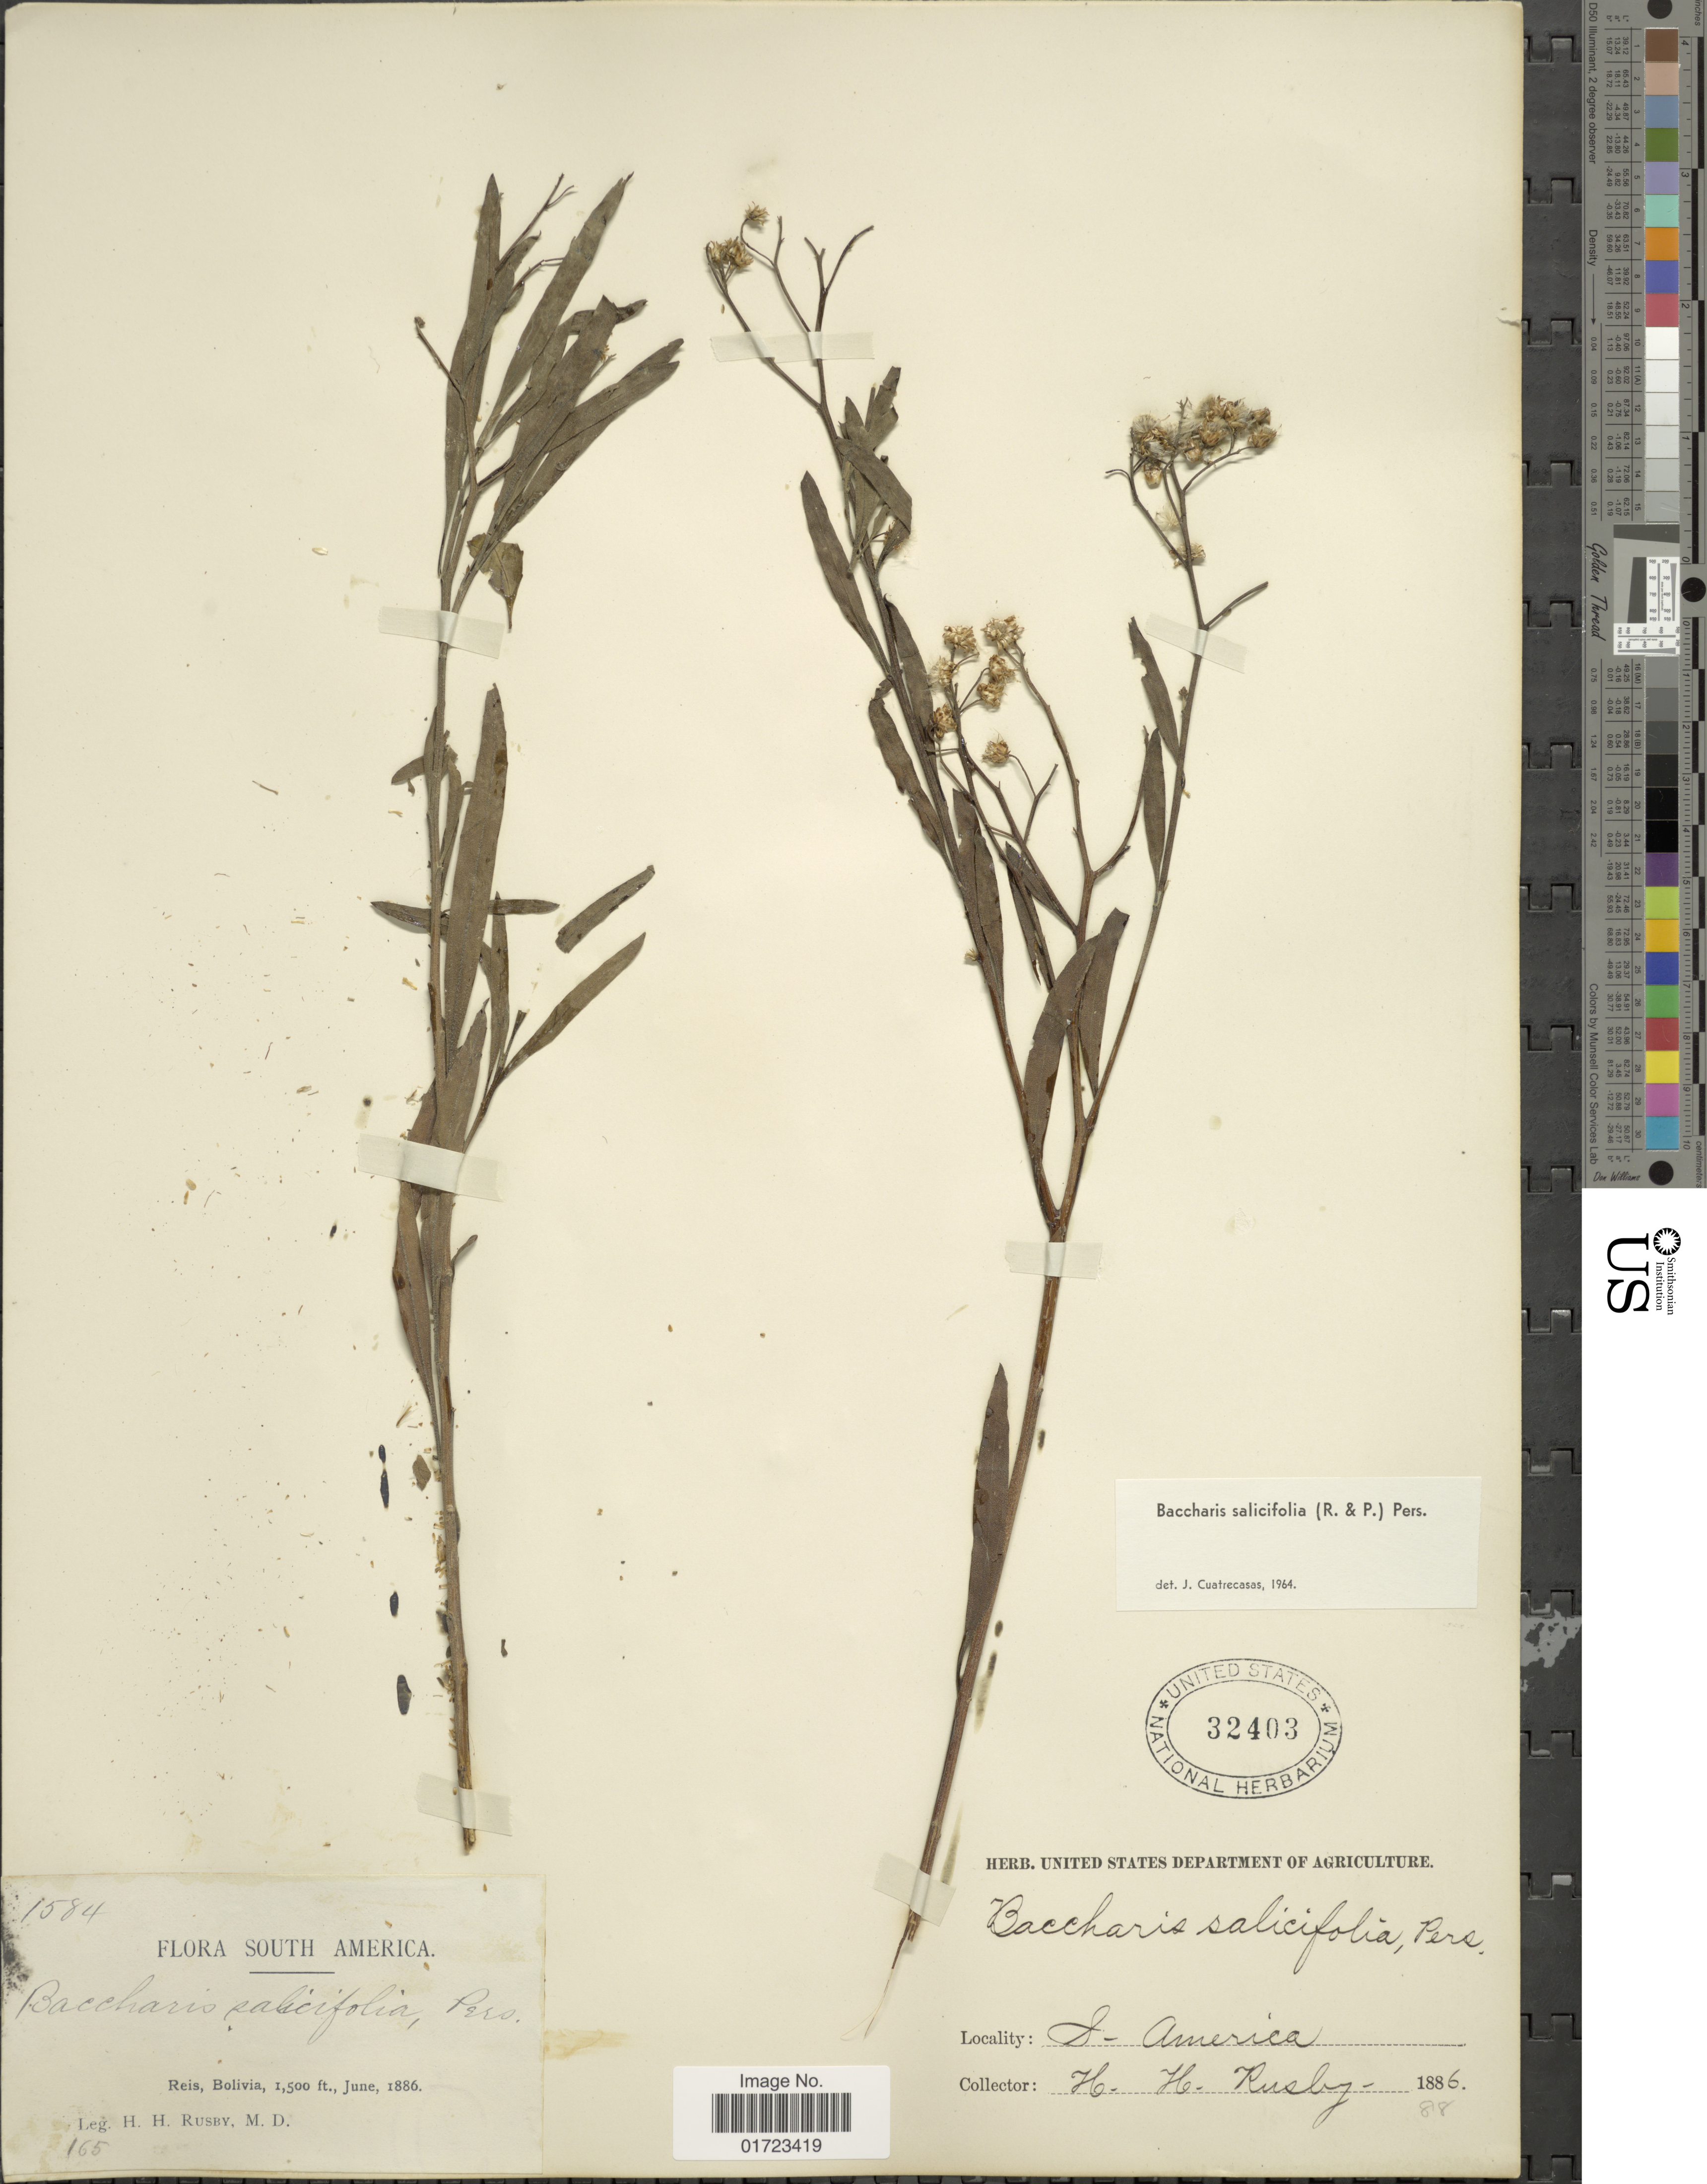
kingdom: Plantae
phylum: Tracheophyta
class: Magnoliopsida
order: Asterales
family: Asteraceae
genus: Baccharis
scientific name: Baccharis salicifolia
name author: (Ruiz & Pav.) Pers.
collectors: H. H. Rusby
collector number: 1584/165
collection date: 1886-06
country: Bolivia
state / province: Pando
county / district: Nicolas Suarez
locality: Reis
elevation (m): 457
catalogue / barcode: US 32403